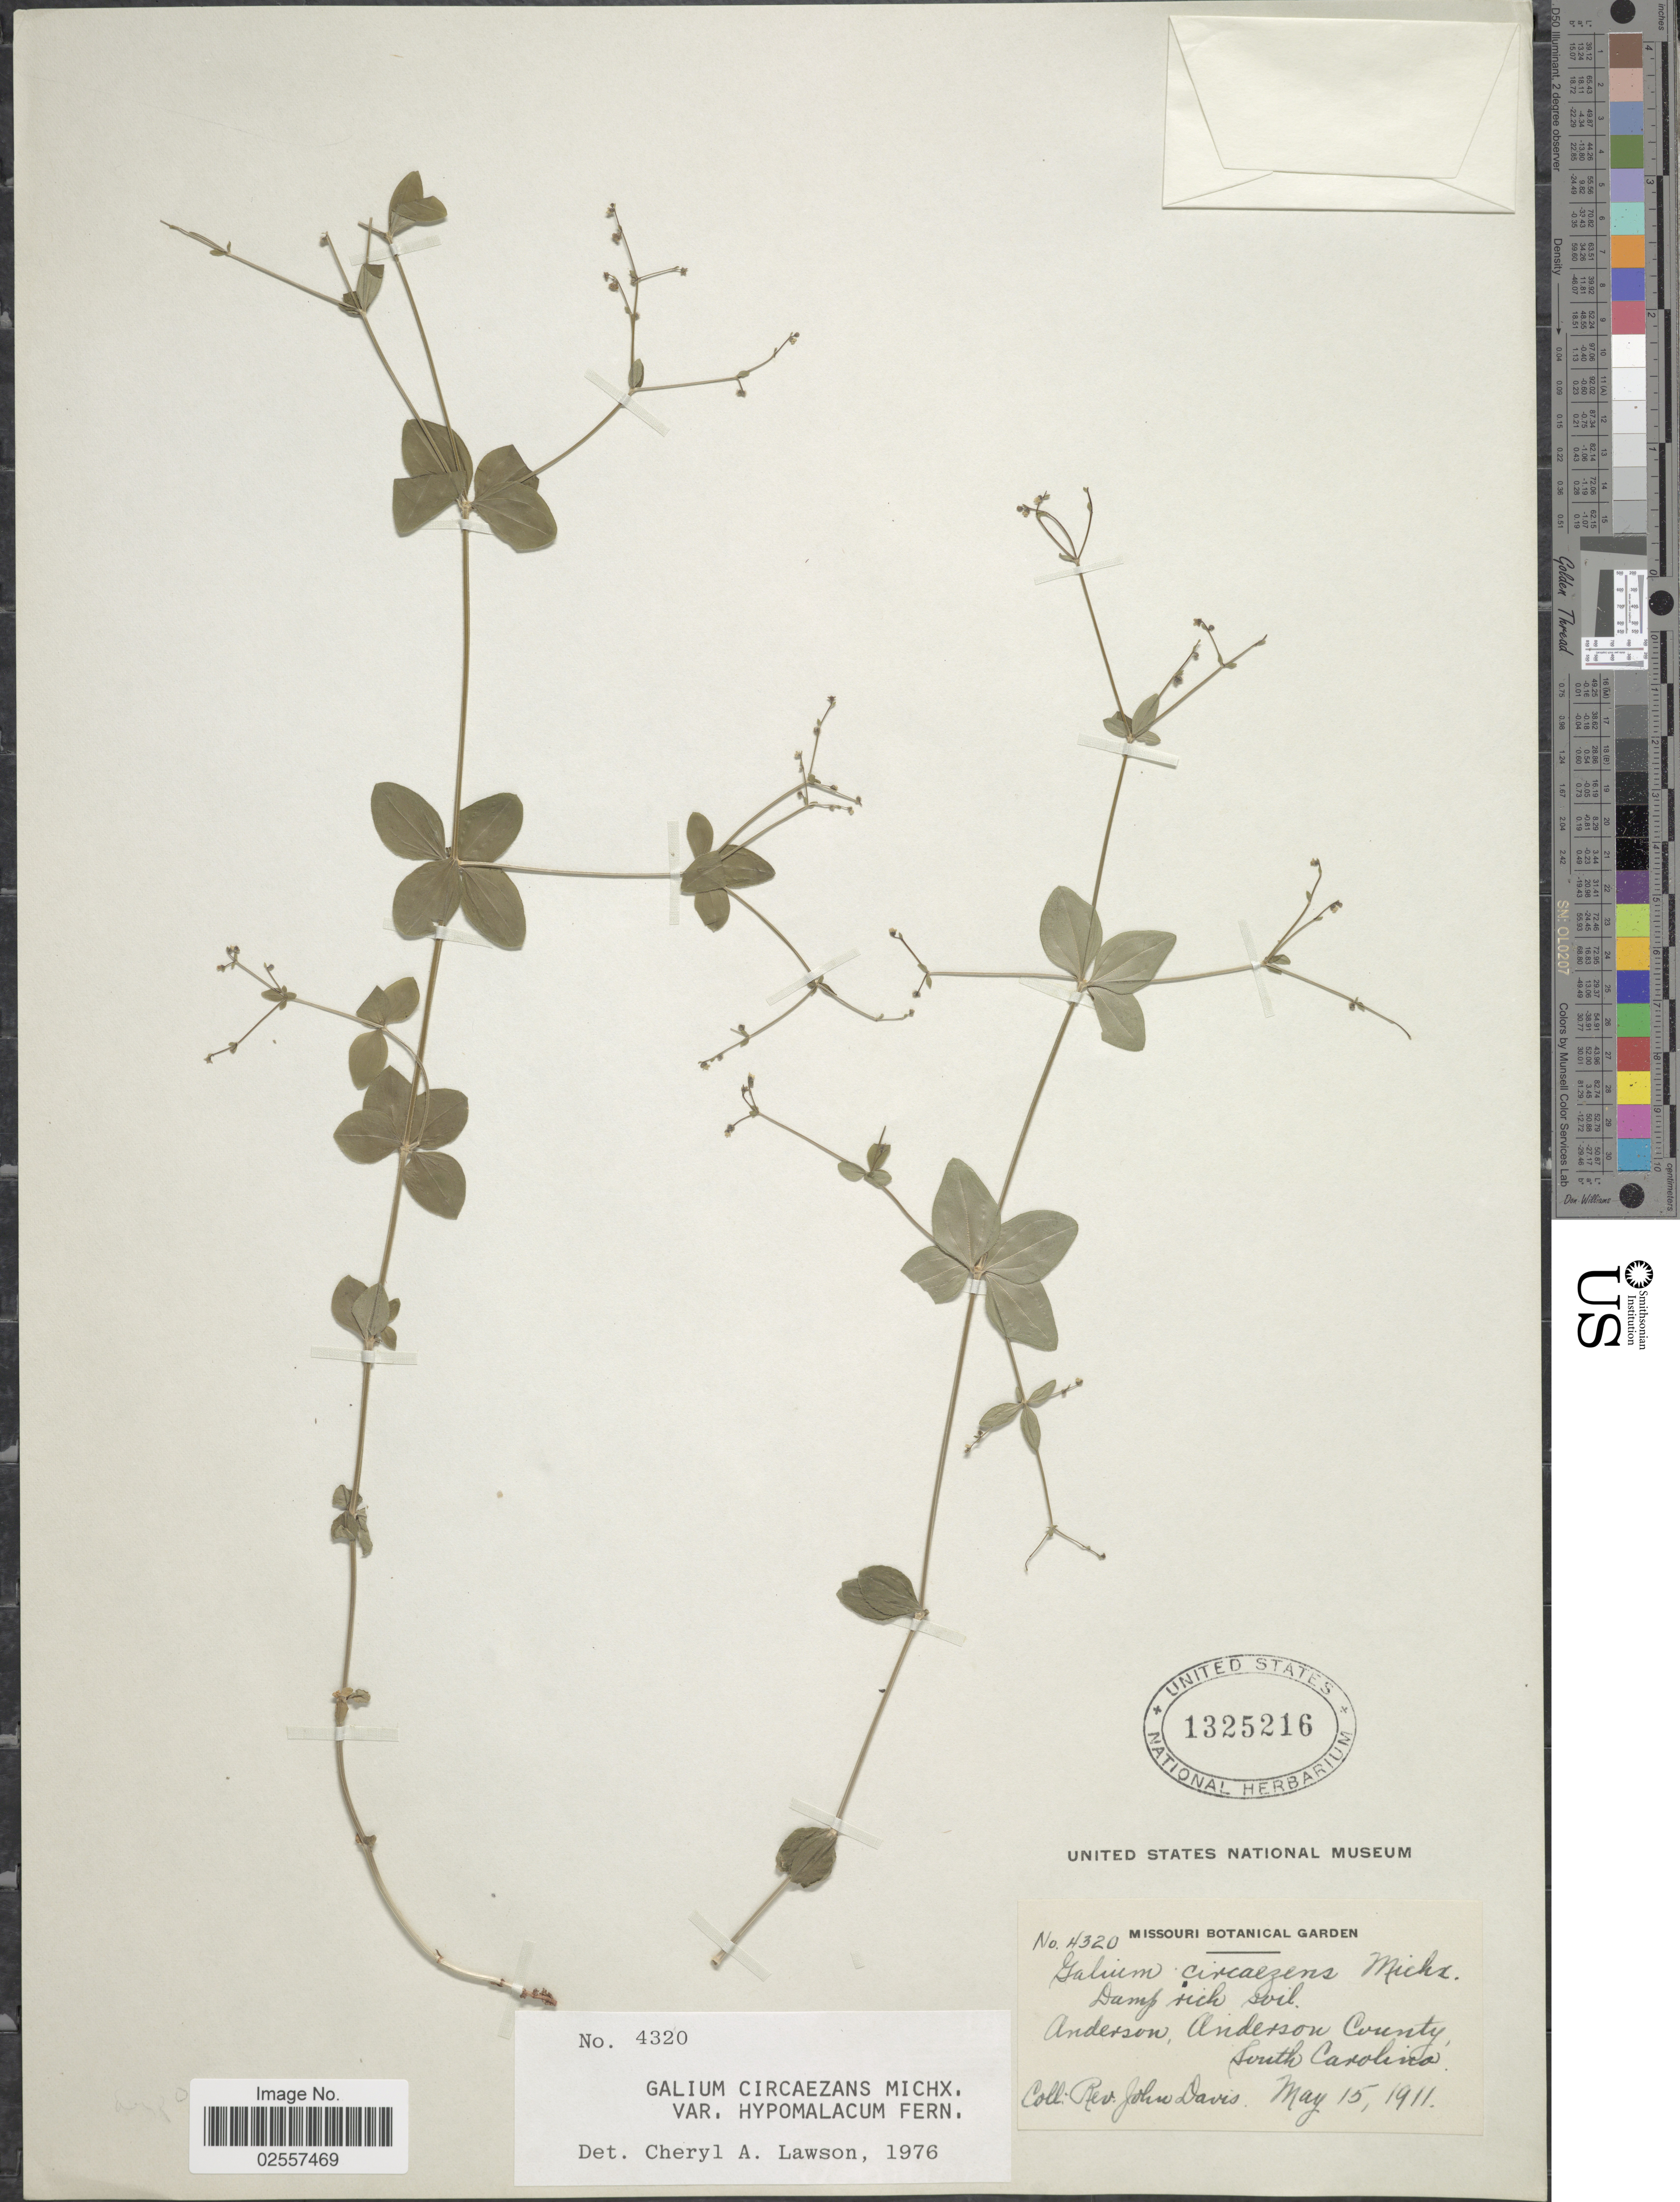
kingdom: Plantae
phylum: Tracheophyta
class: Magnoliopsida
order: Gentianales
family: Rubiaceae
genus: Galium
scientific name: Galium circaezans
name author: Michx.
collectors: J. Davis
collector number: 4320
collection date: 1911-05-15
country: United States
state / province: South Carolina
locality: Damp rich soil, Anderson, Anderson County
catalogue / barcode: US 1325216